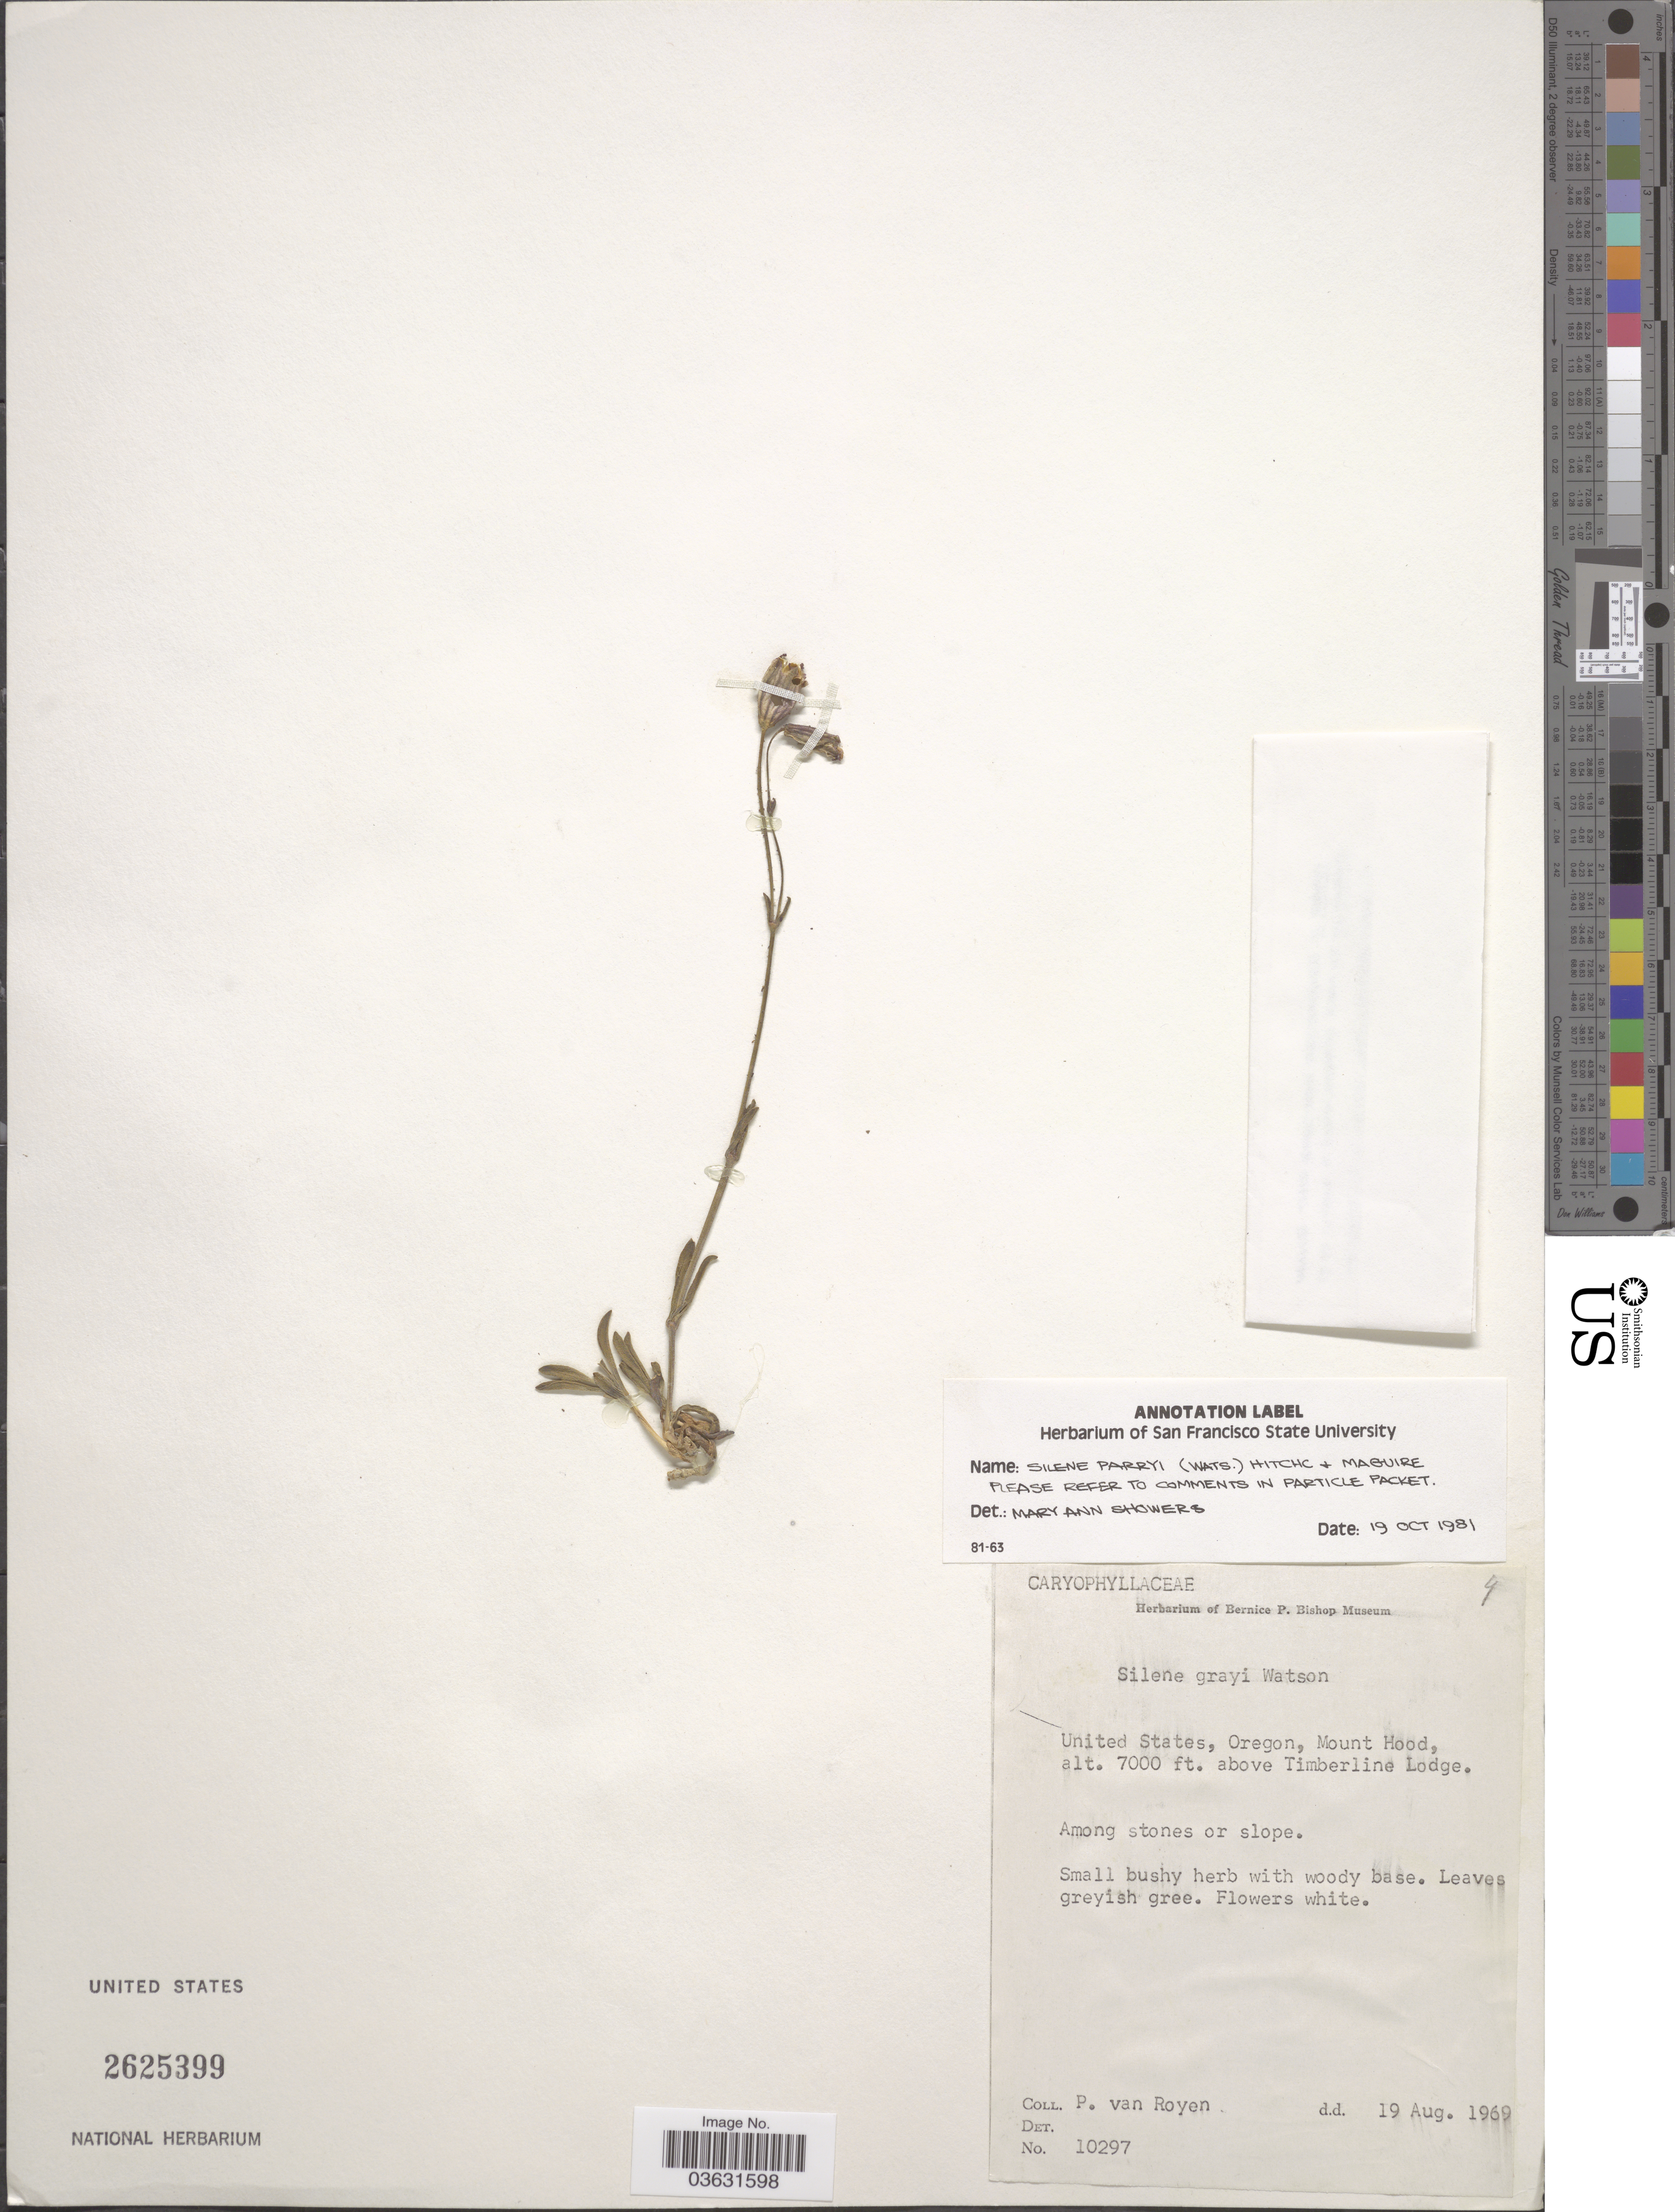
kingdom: Plantae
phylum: Tracheophyta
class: Magnoliopsida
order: Caryophyllales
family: Caryophyllaceae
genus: Silene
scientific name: Silene parryi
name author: (S. Watson) C.L. Hitchc. & Maguire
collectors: P. van Royen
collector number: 10297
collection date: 1969-08-19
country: United States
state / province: Oregon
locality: Mount Hood, above Timberline Lodge.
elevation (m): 2134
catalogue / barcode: US 2625399